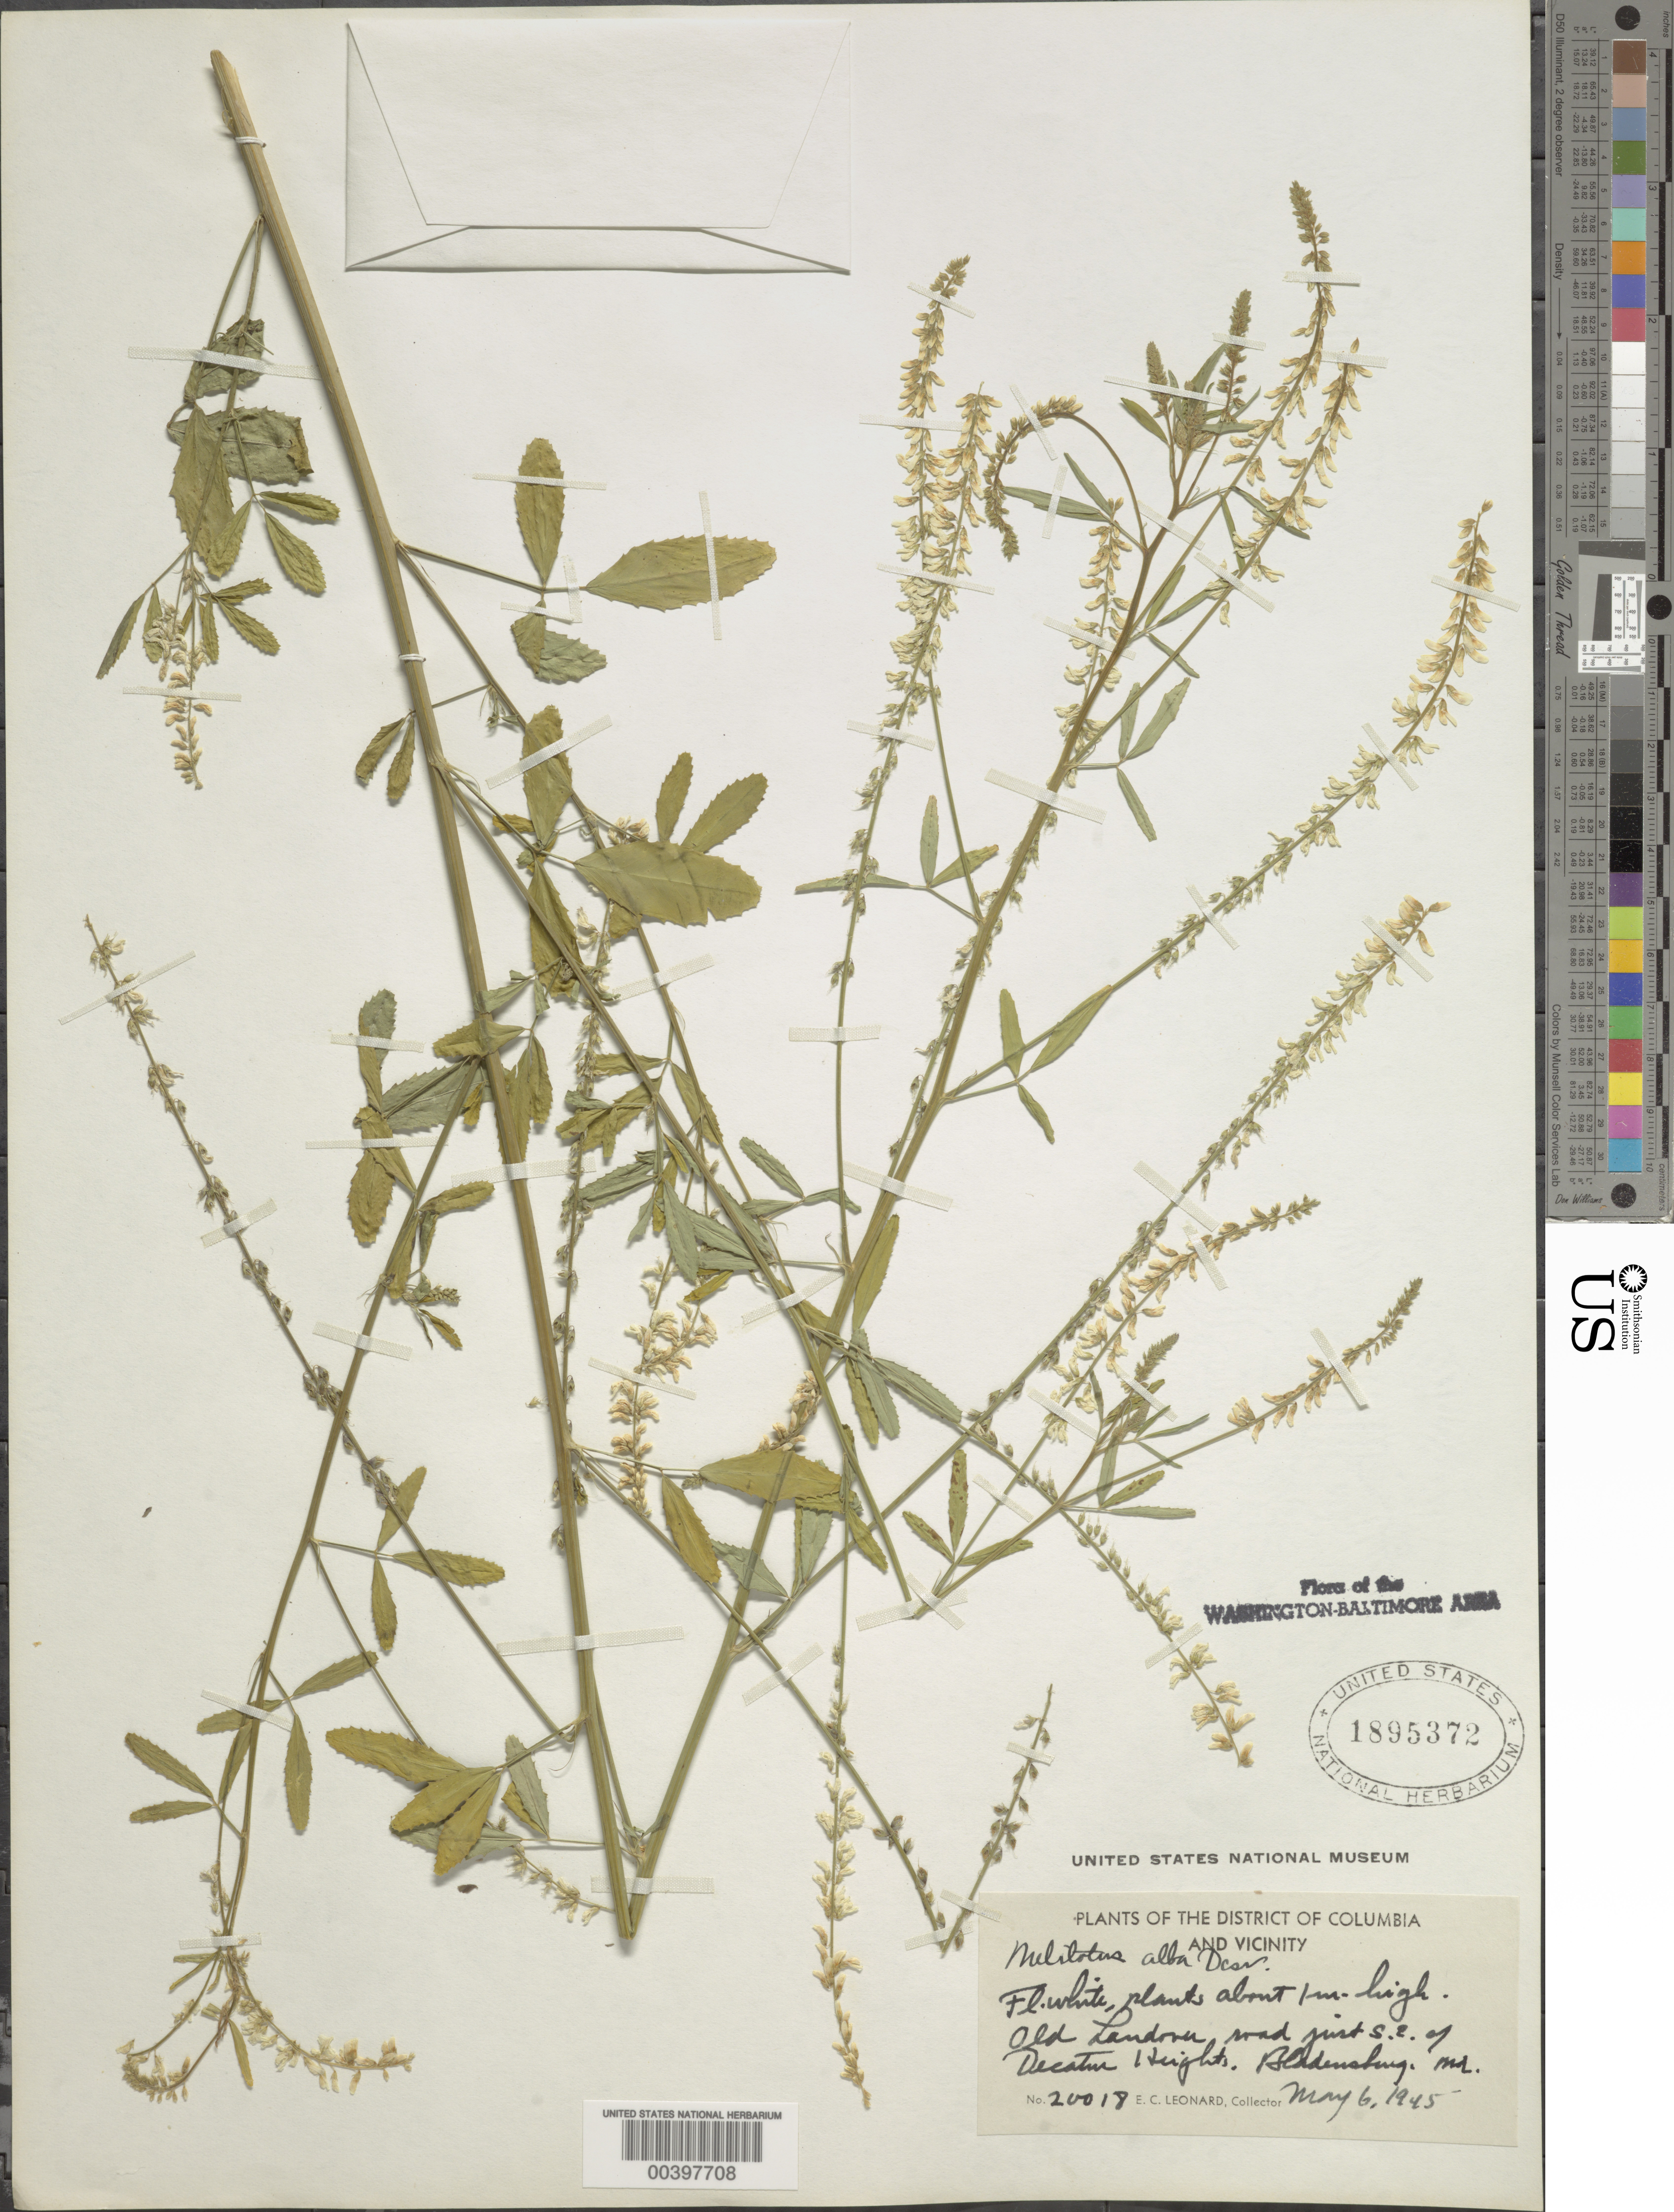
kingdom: Plantae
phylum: Tracheophyta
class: Magnoliopsida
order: Fabales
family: Fabaceae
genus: Melilotus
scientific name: Melilotus albus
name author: Medik.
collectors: E. C. Leonard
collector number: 20018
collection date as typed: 06 May 1945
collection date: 1945-05-06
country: United States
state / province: Maryland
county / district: Prince George's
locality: Old Landover Road, southeast of Decatur Heights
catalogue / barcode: US 1895372